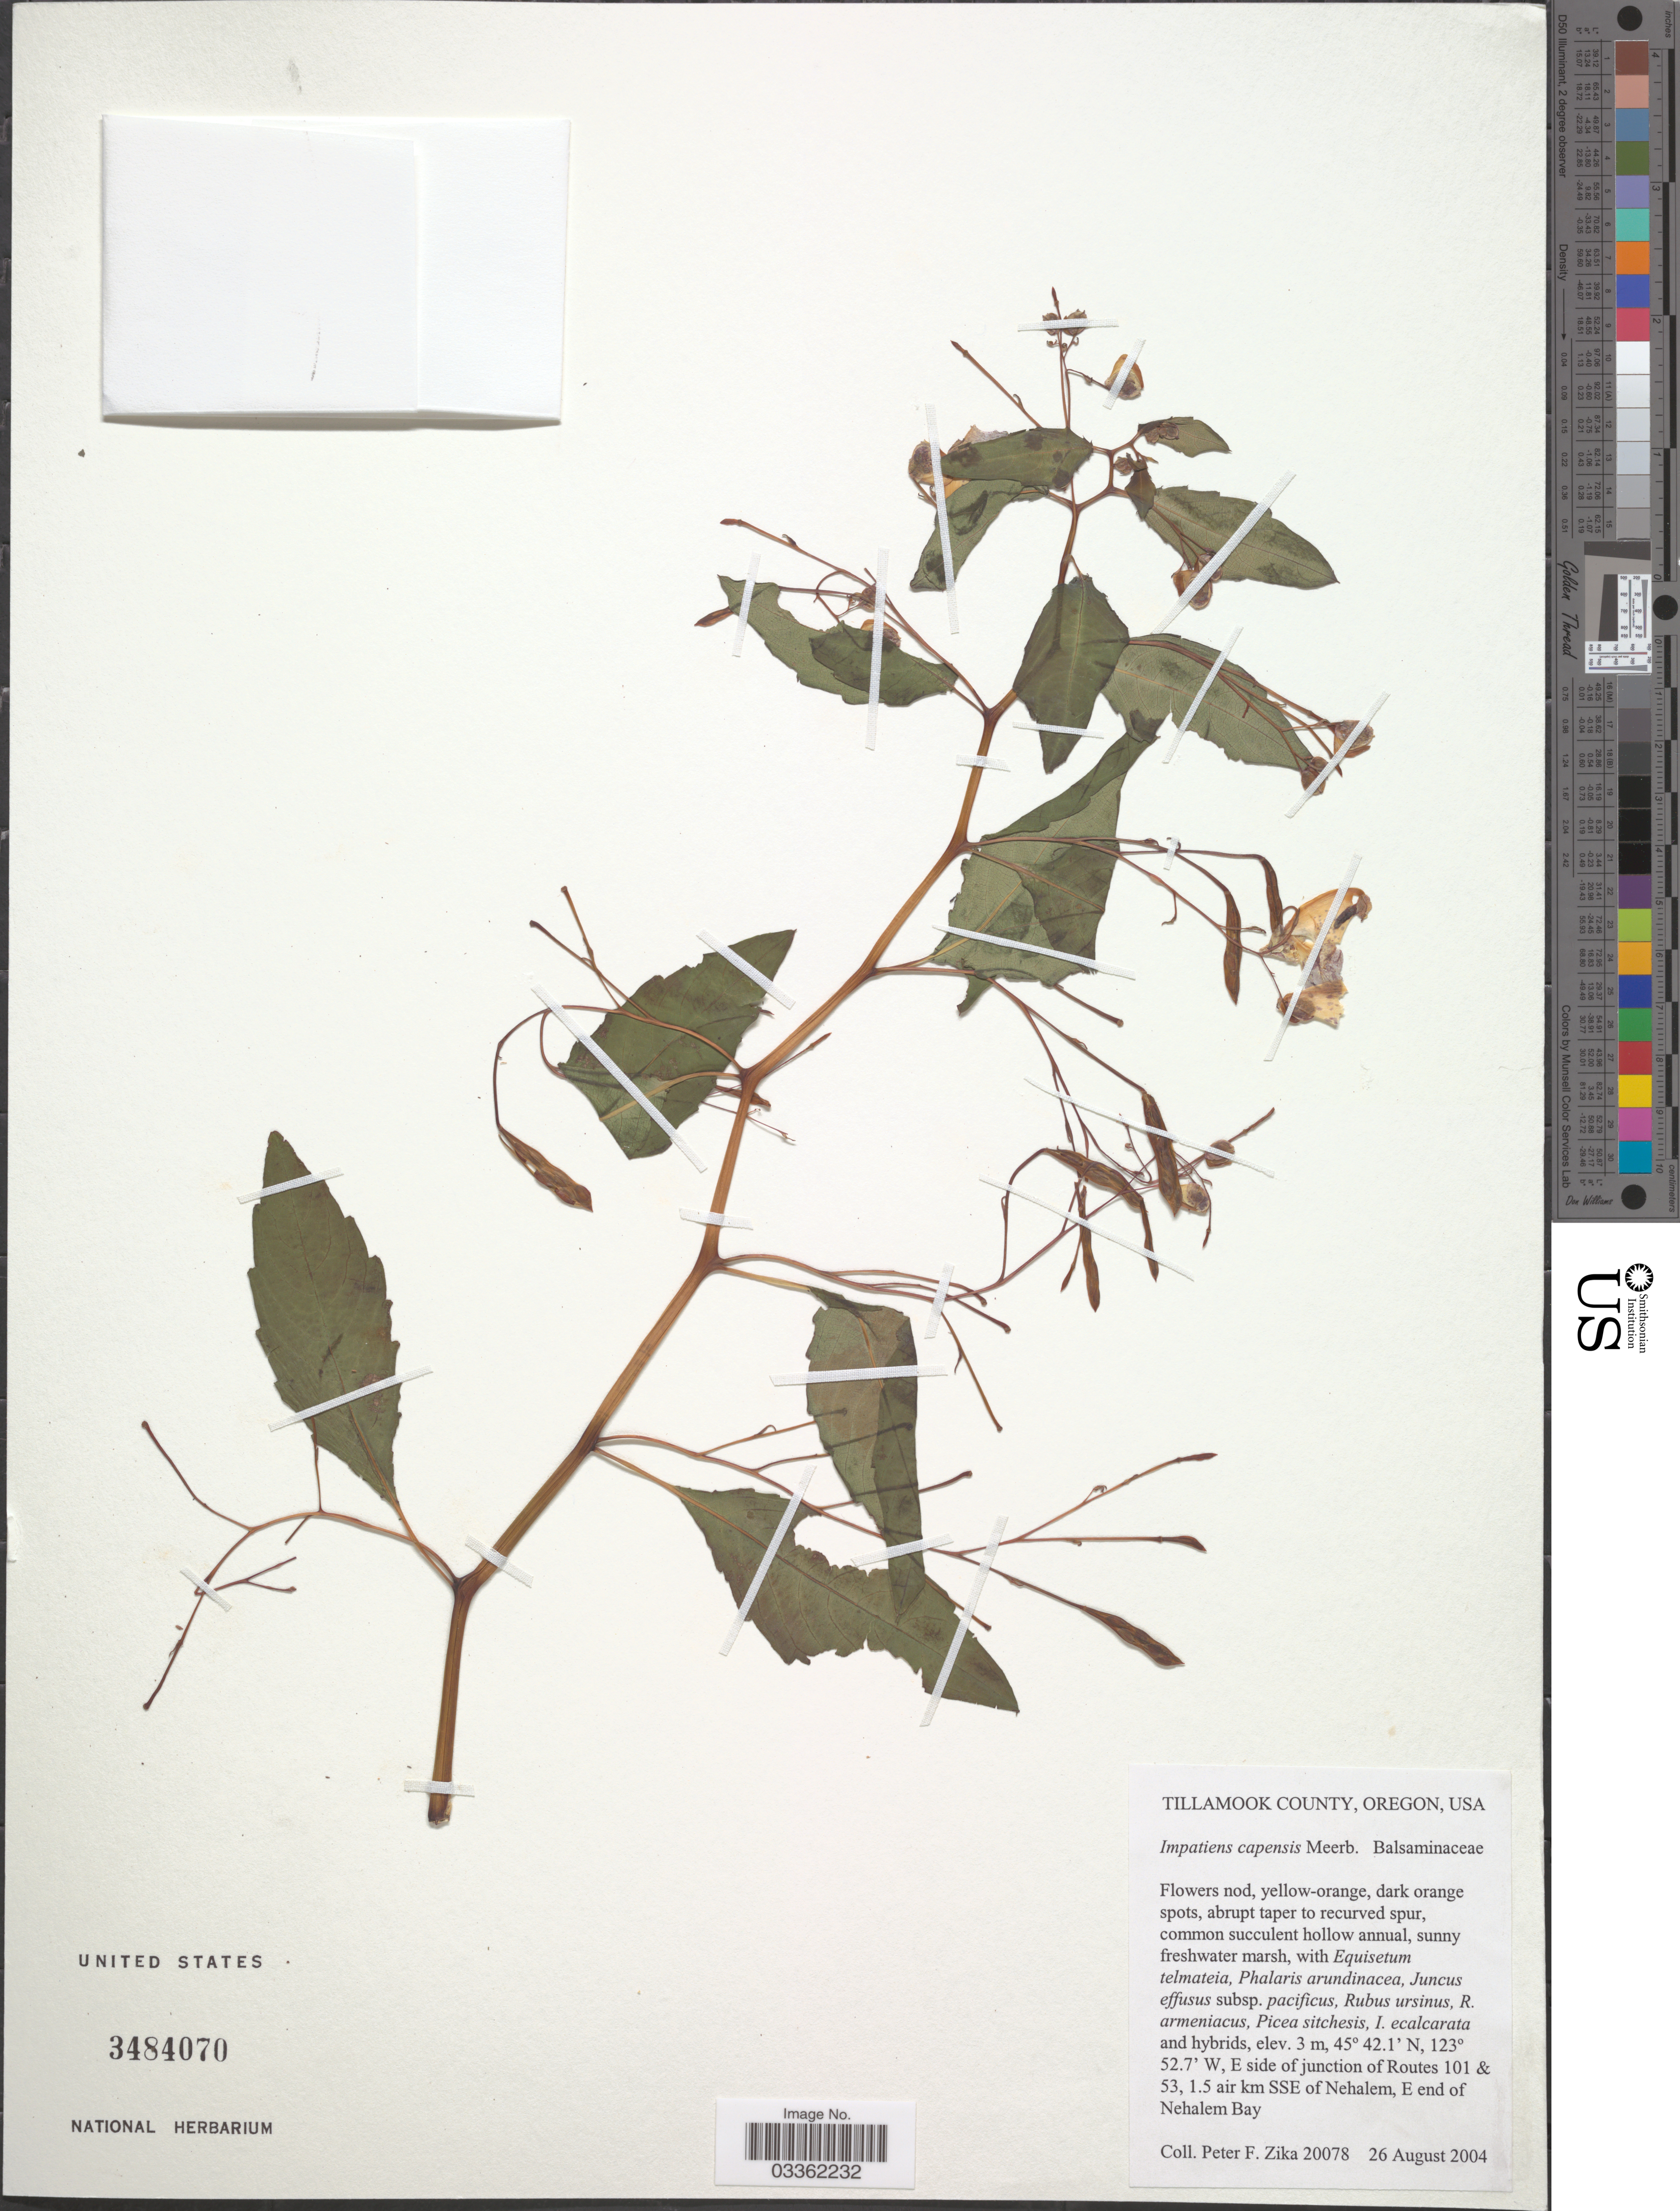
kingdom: Plantae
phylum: Tracheophyta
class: Magnoliopsida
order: Ericales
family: Balsaminaceae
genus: Impatiens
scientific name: Impatiens capensis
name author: Meerb.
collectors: P. F. Zika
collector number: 20078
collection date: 2004-08-26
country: United States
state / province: Oregon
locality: Tillamook County, E side of junction of Routes 101 & 53, 1.5 air km SSE of Nehalem, E end of Nehalem Bay.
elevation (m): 3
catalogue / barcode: US 3484070